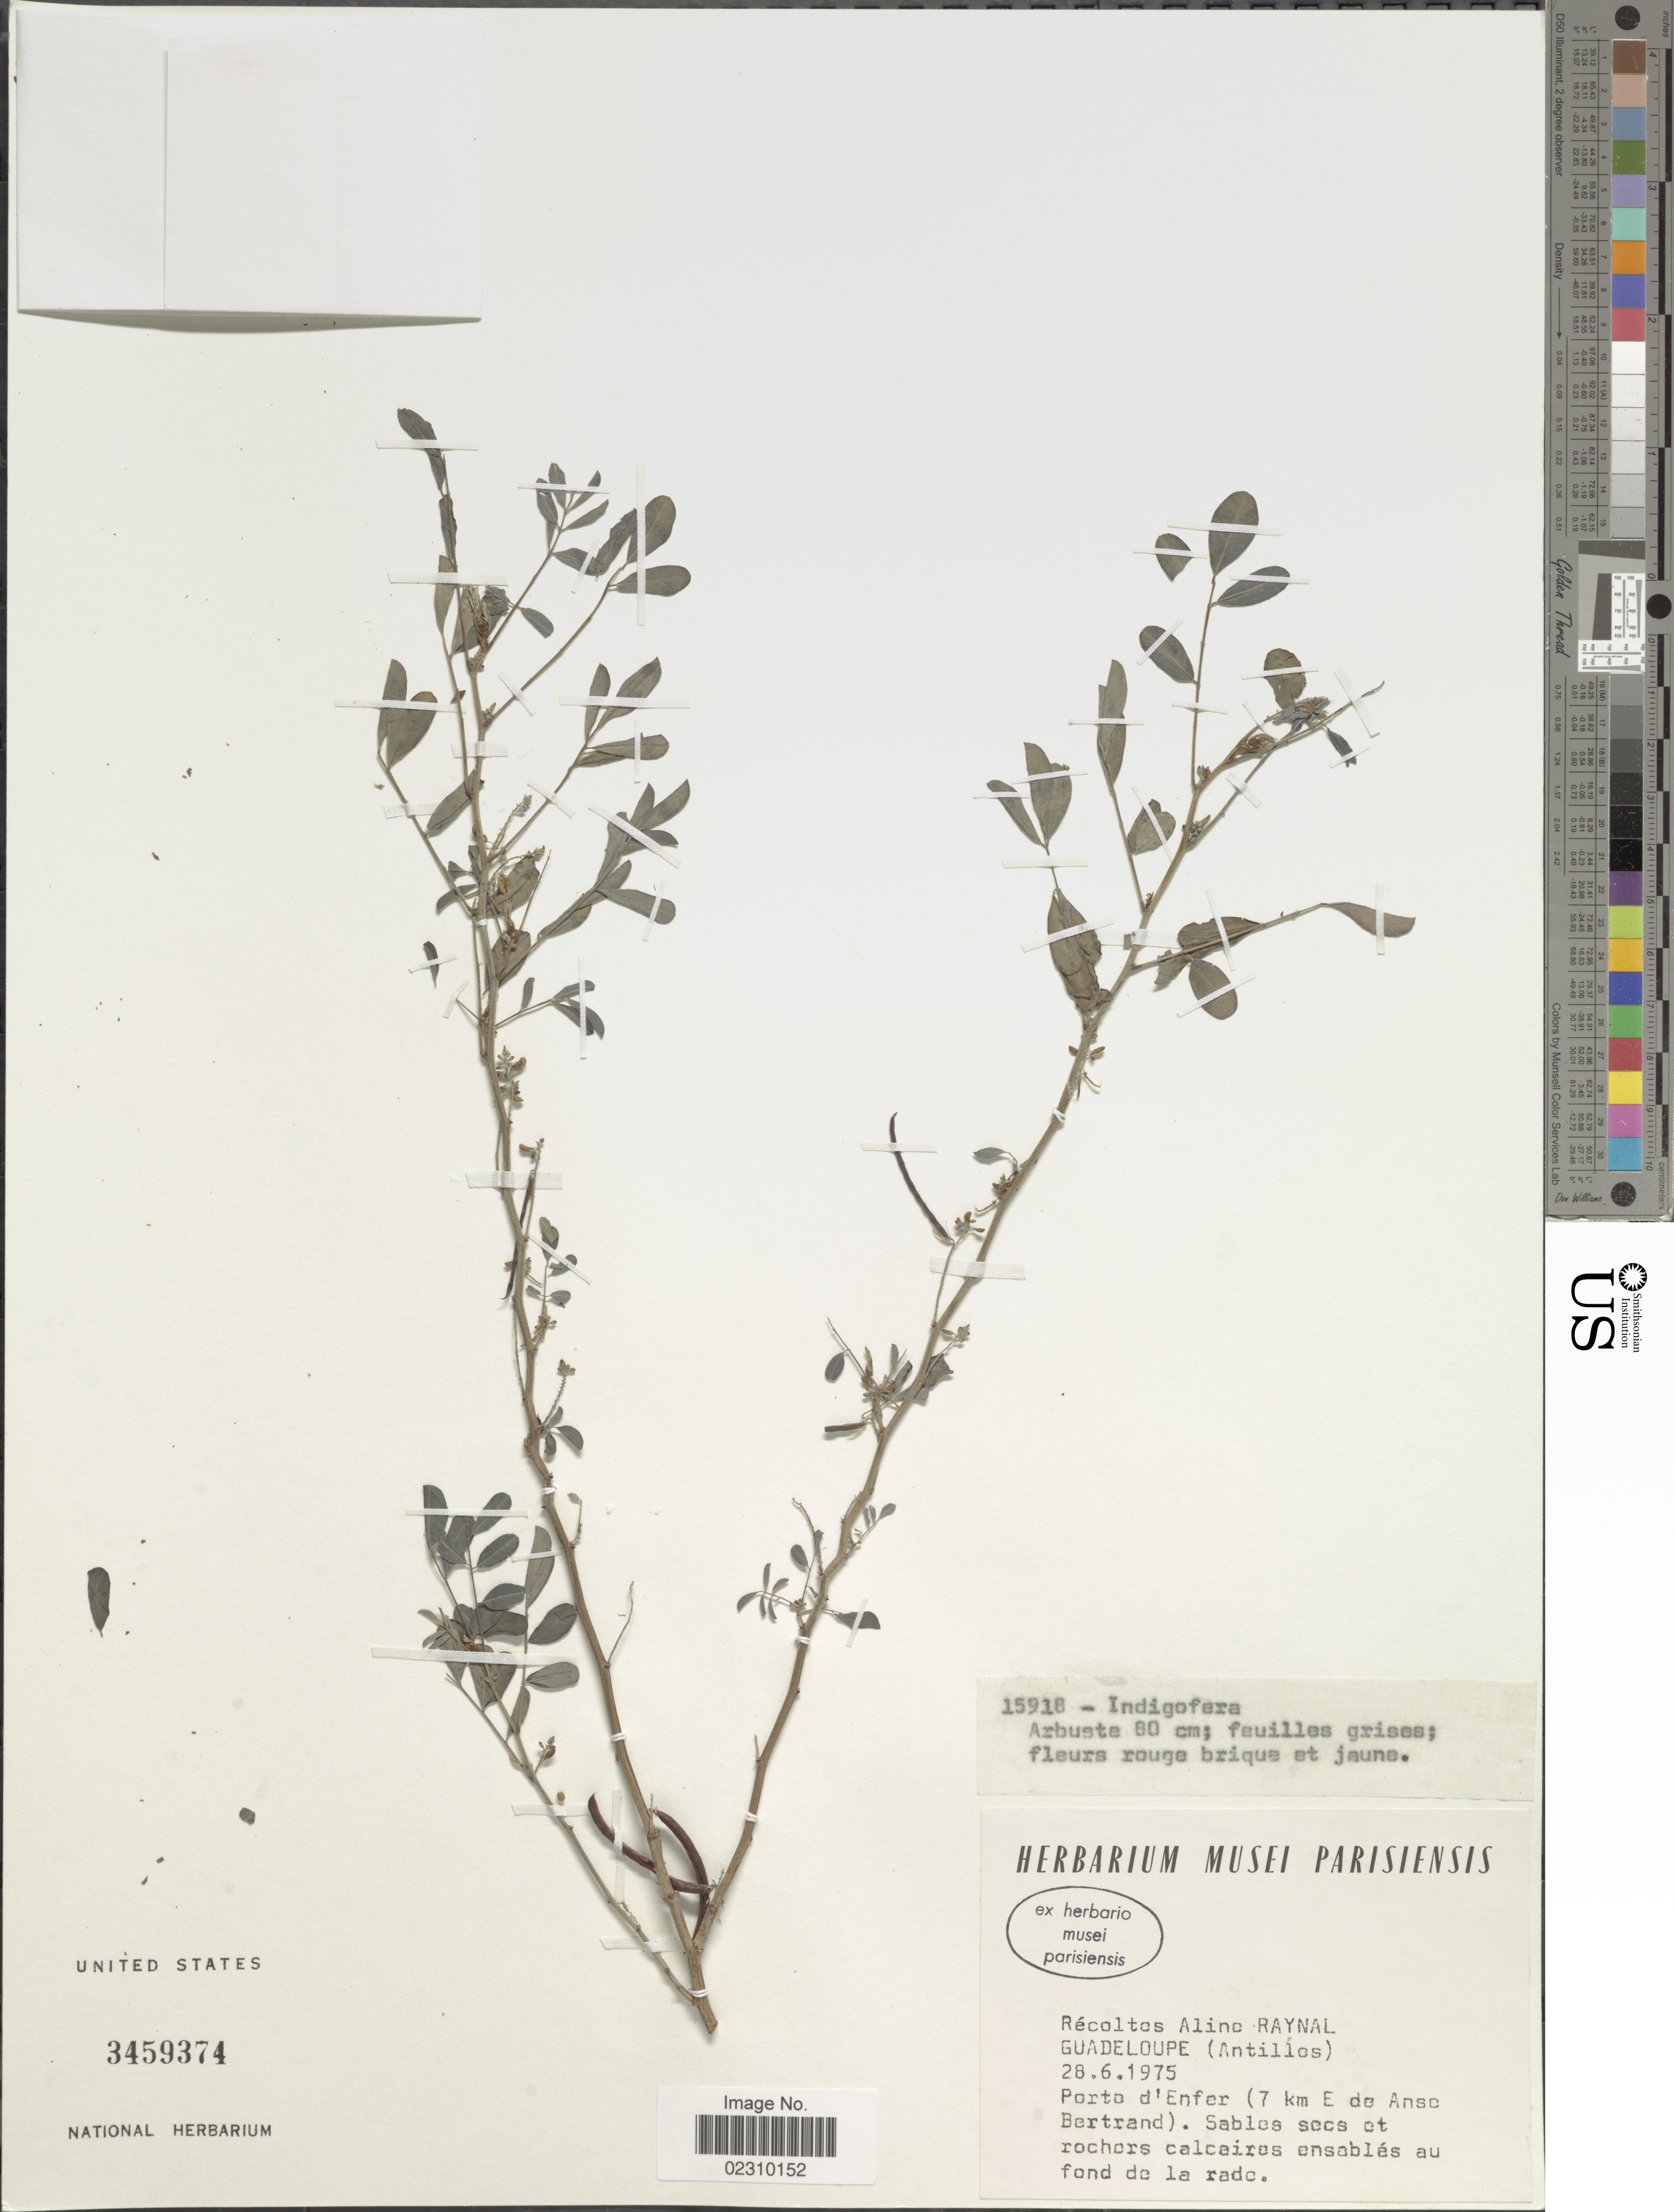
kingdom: Plantae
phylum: Tracheophyta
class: Magnoliopsida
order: Fabales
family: Fabaceae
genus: Indigofera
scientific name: Indigofera sp.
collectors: A. M. Raynal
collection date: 1975-06-28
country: Guadeloupe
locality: Guadeloupe (Antillos), POrta d'Ender (7 km E de Anso Bertrand)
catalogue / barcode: US 3459374